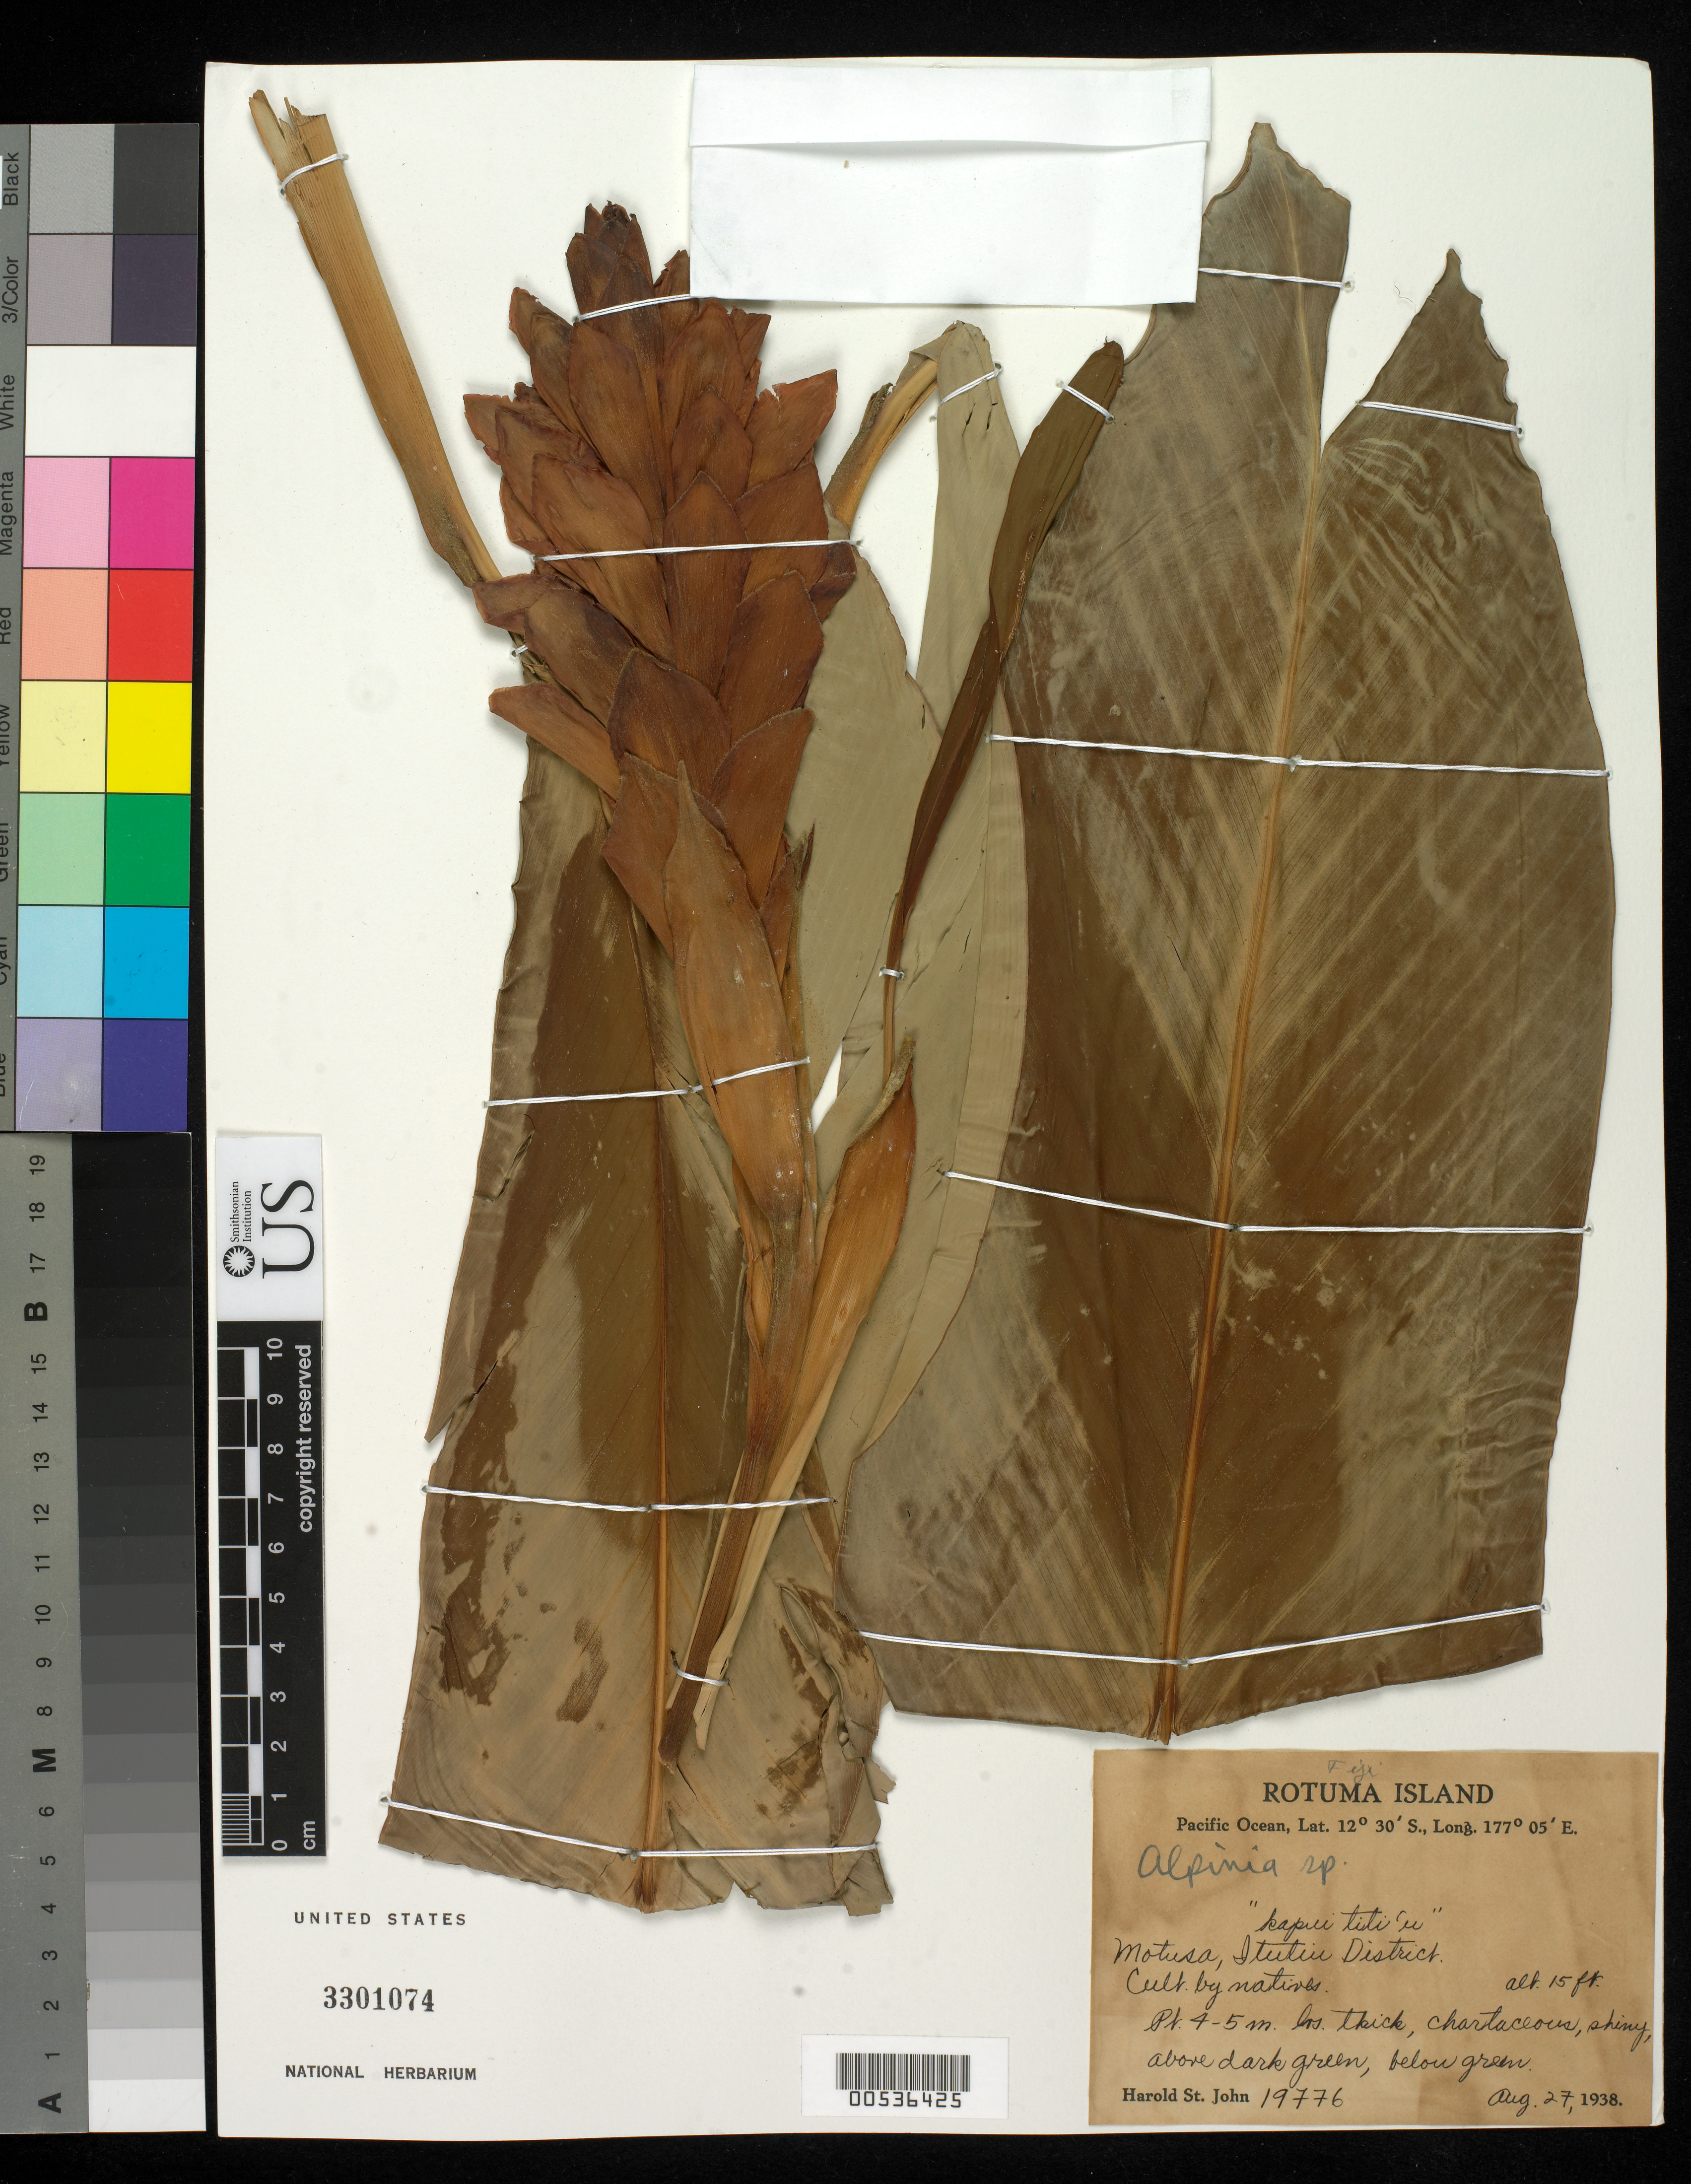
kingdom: Plantae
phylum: Tracheophyta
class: Liliopsida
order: Zingiberales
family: Zingiberaceae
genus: Alpinia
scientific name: Alpinia purpurata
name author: (Veill.) K. Schum.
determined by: Docot, Rudolph Valentino A.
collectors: H. St. John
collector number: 19776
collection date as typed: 27 Aug 1938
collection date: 1938-08-27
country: Fiji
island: Rotuma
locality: Motusa, Itutui District.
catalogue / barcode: US 3301074